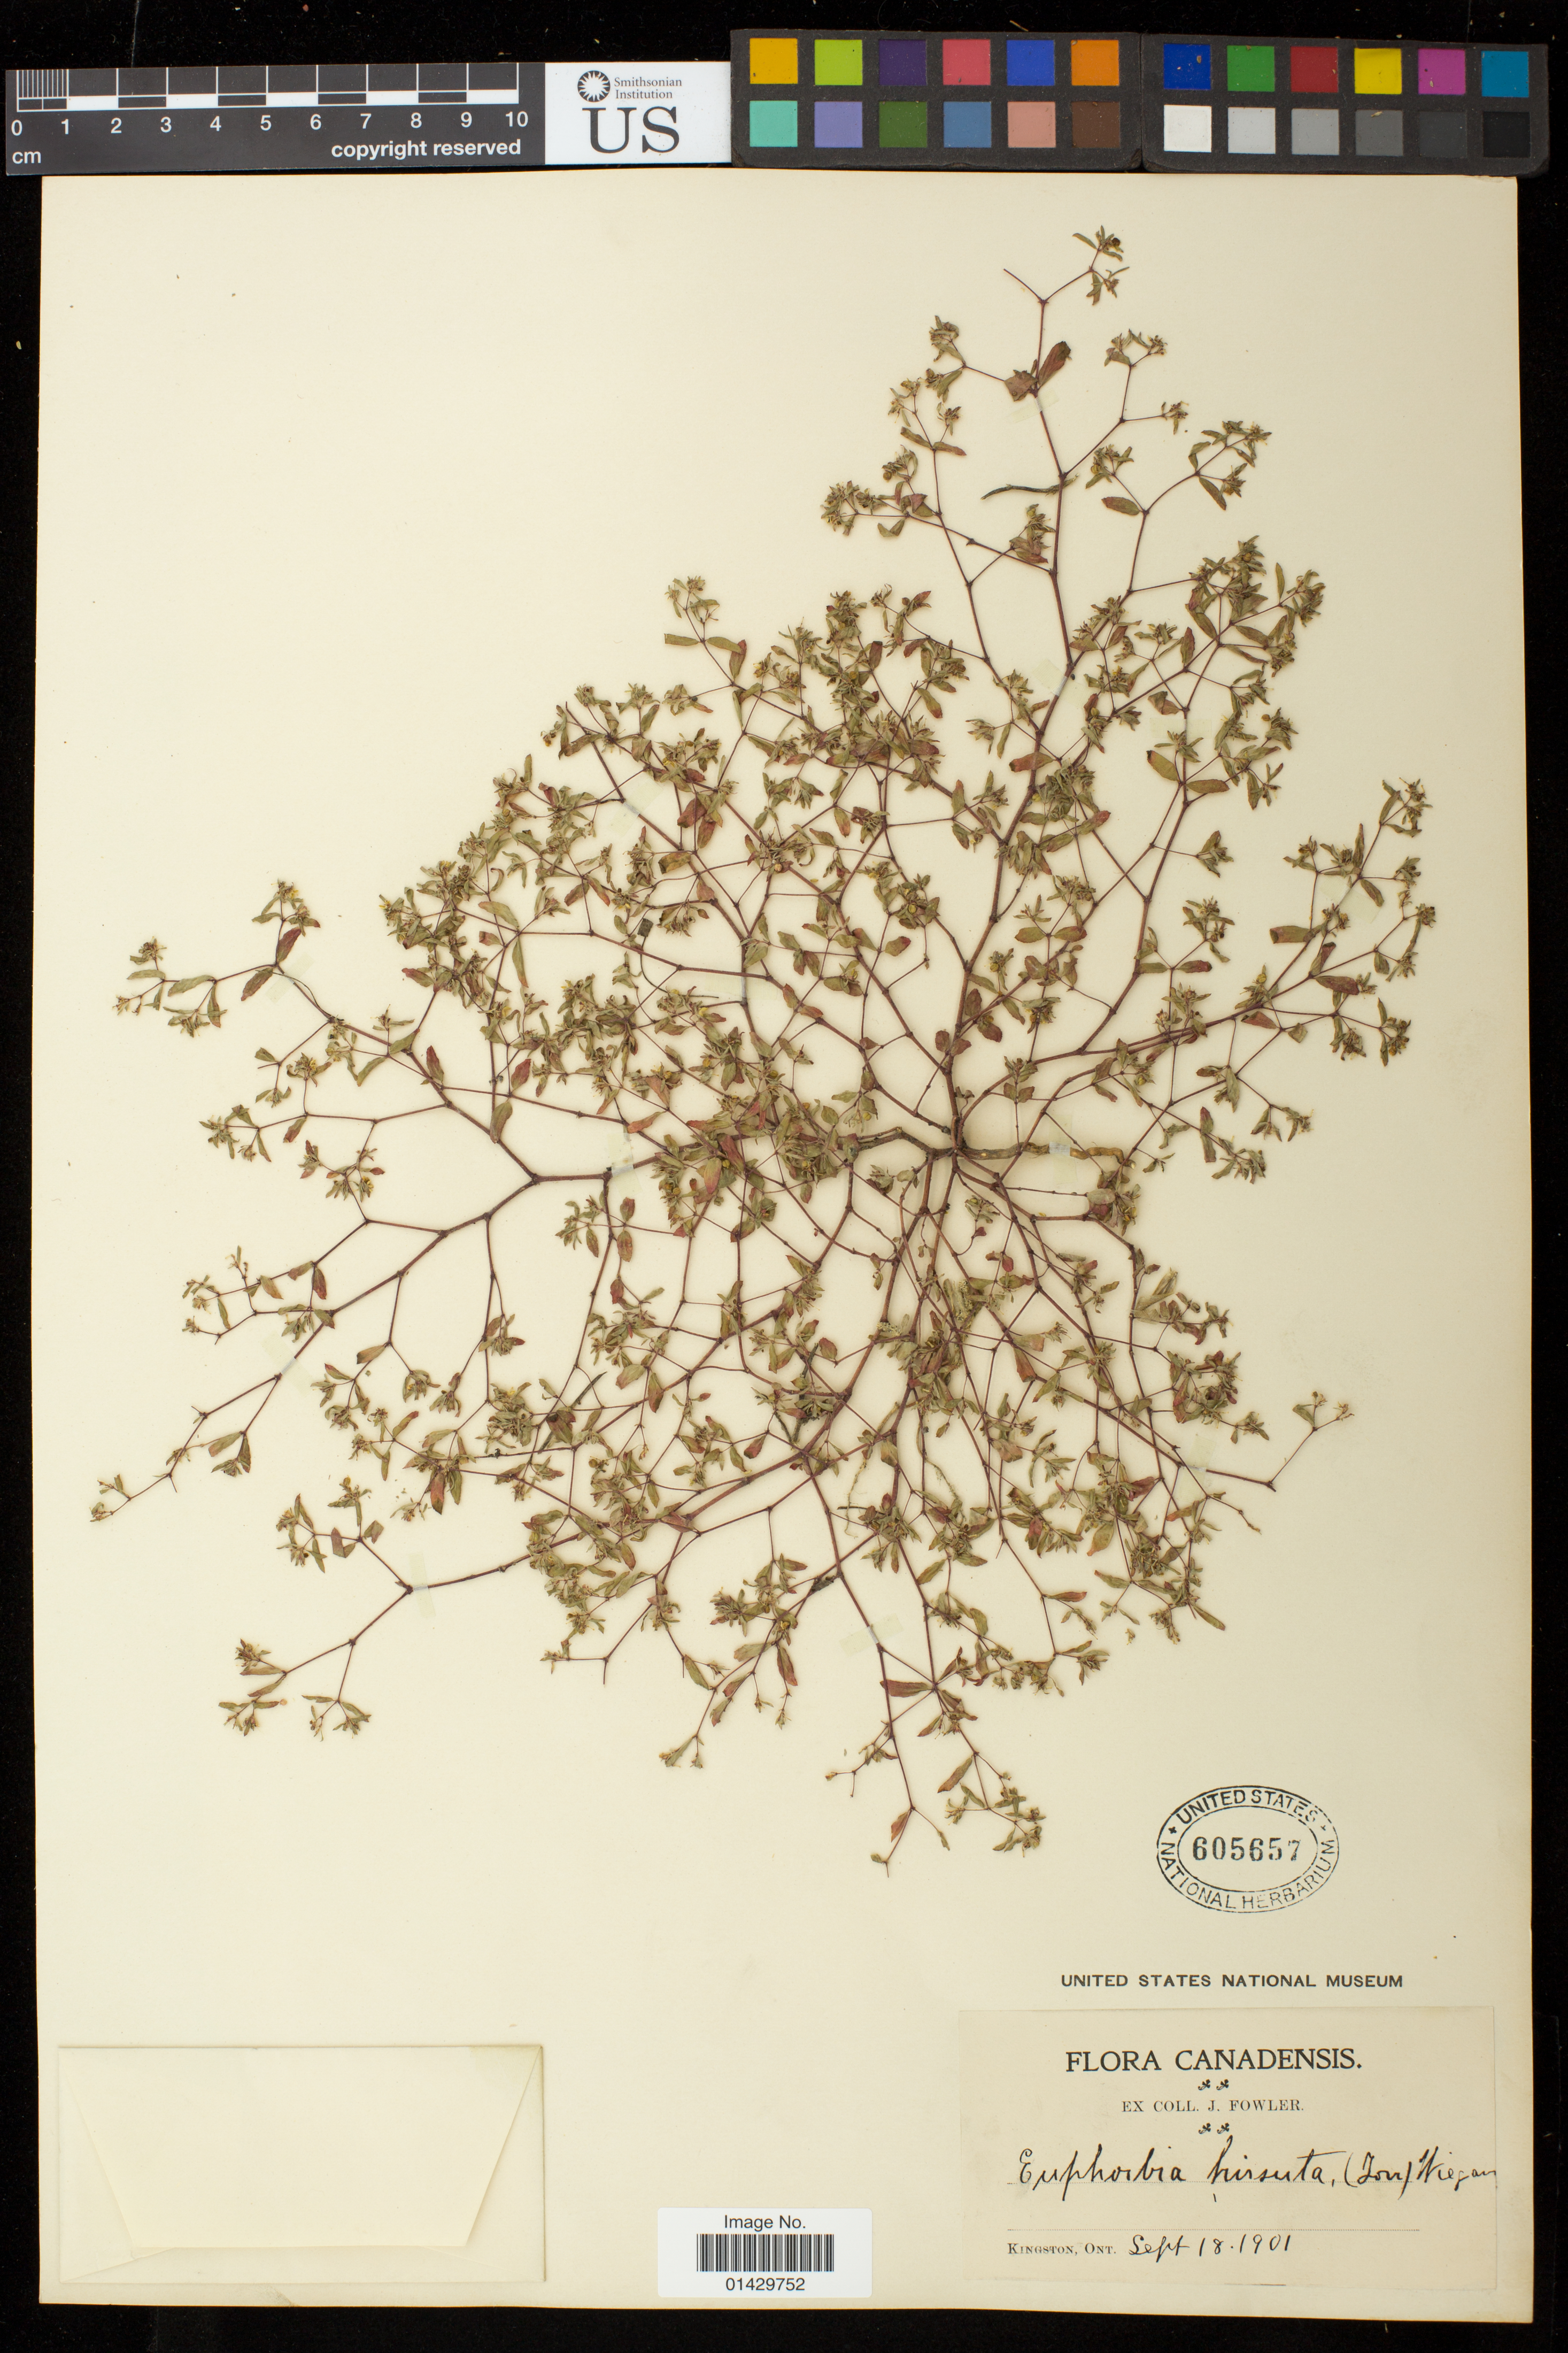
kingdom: Plantae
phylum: Tracheophyta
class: Magnoliopsida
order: Malpighiales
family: Euphorbiaceae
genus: Euphorbia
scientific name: Euphorbia vermiculata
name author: Raf.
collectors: J. P. Fowler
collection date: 1901-09-18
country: Canada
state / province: Ontario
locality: Kingston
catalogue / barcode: US 605657